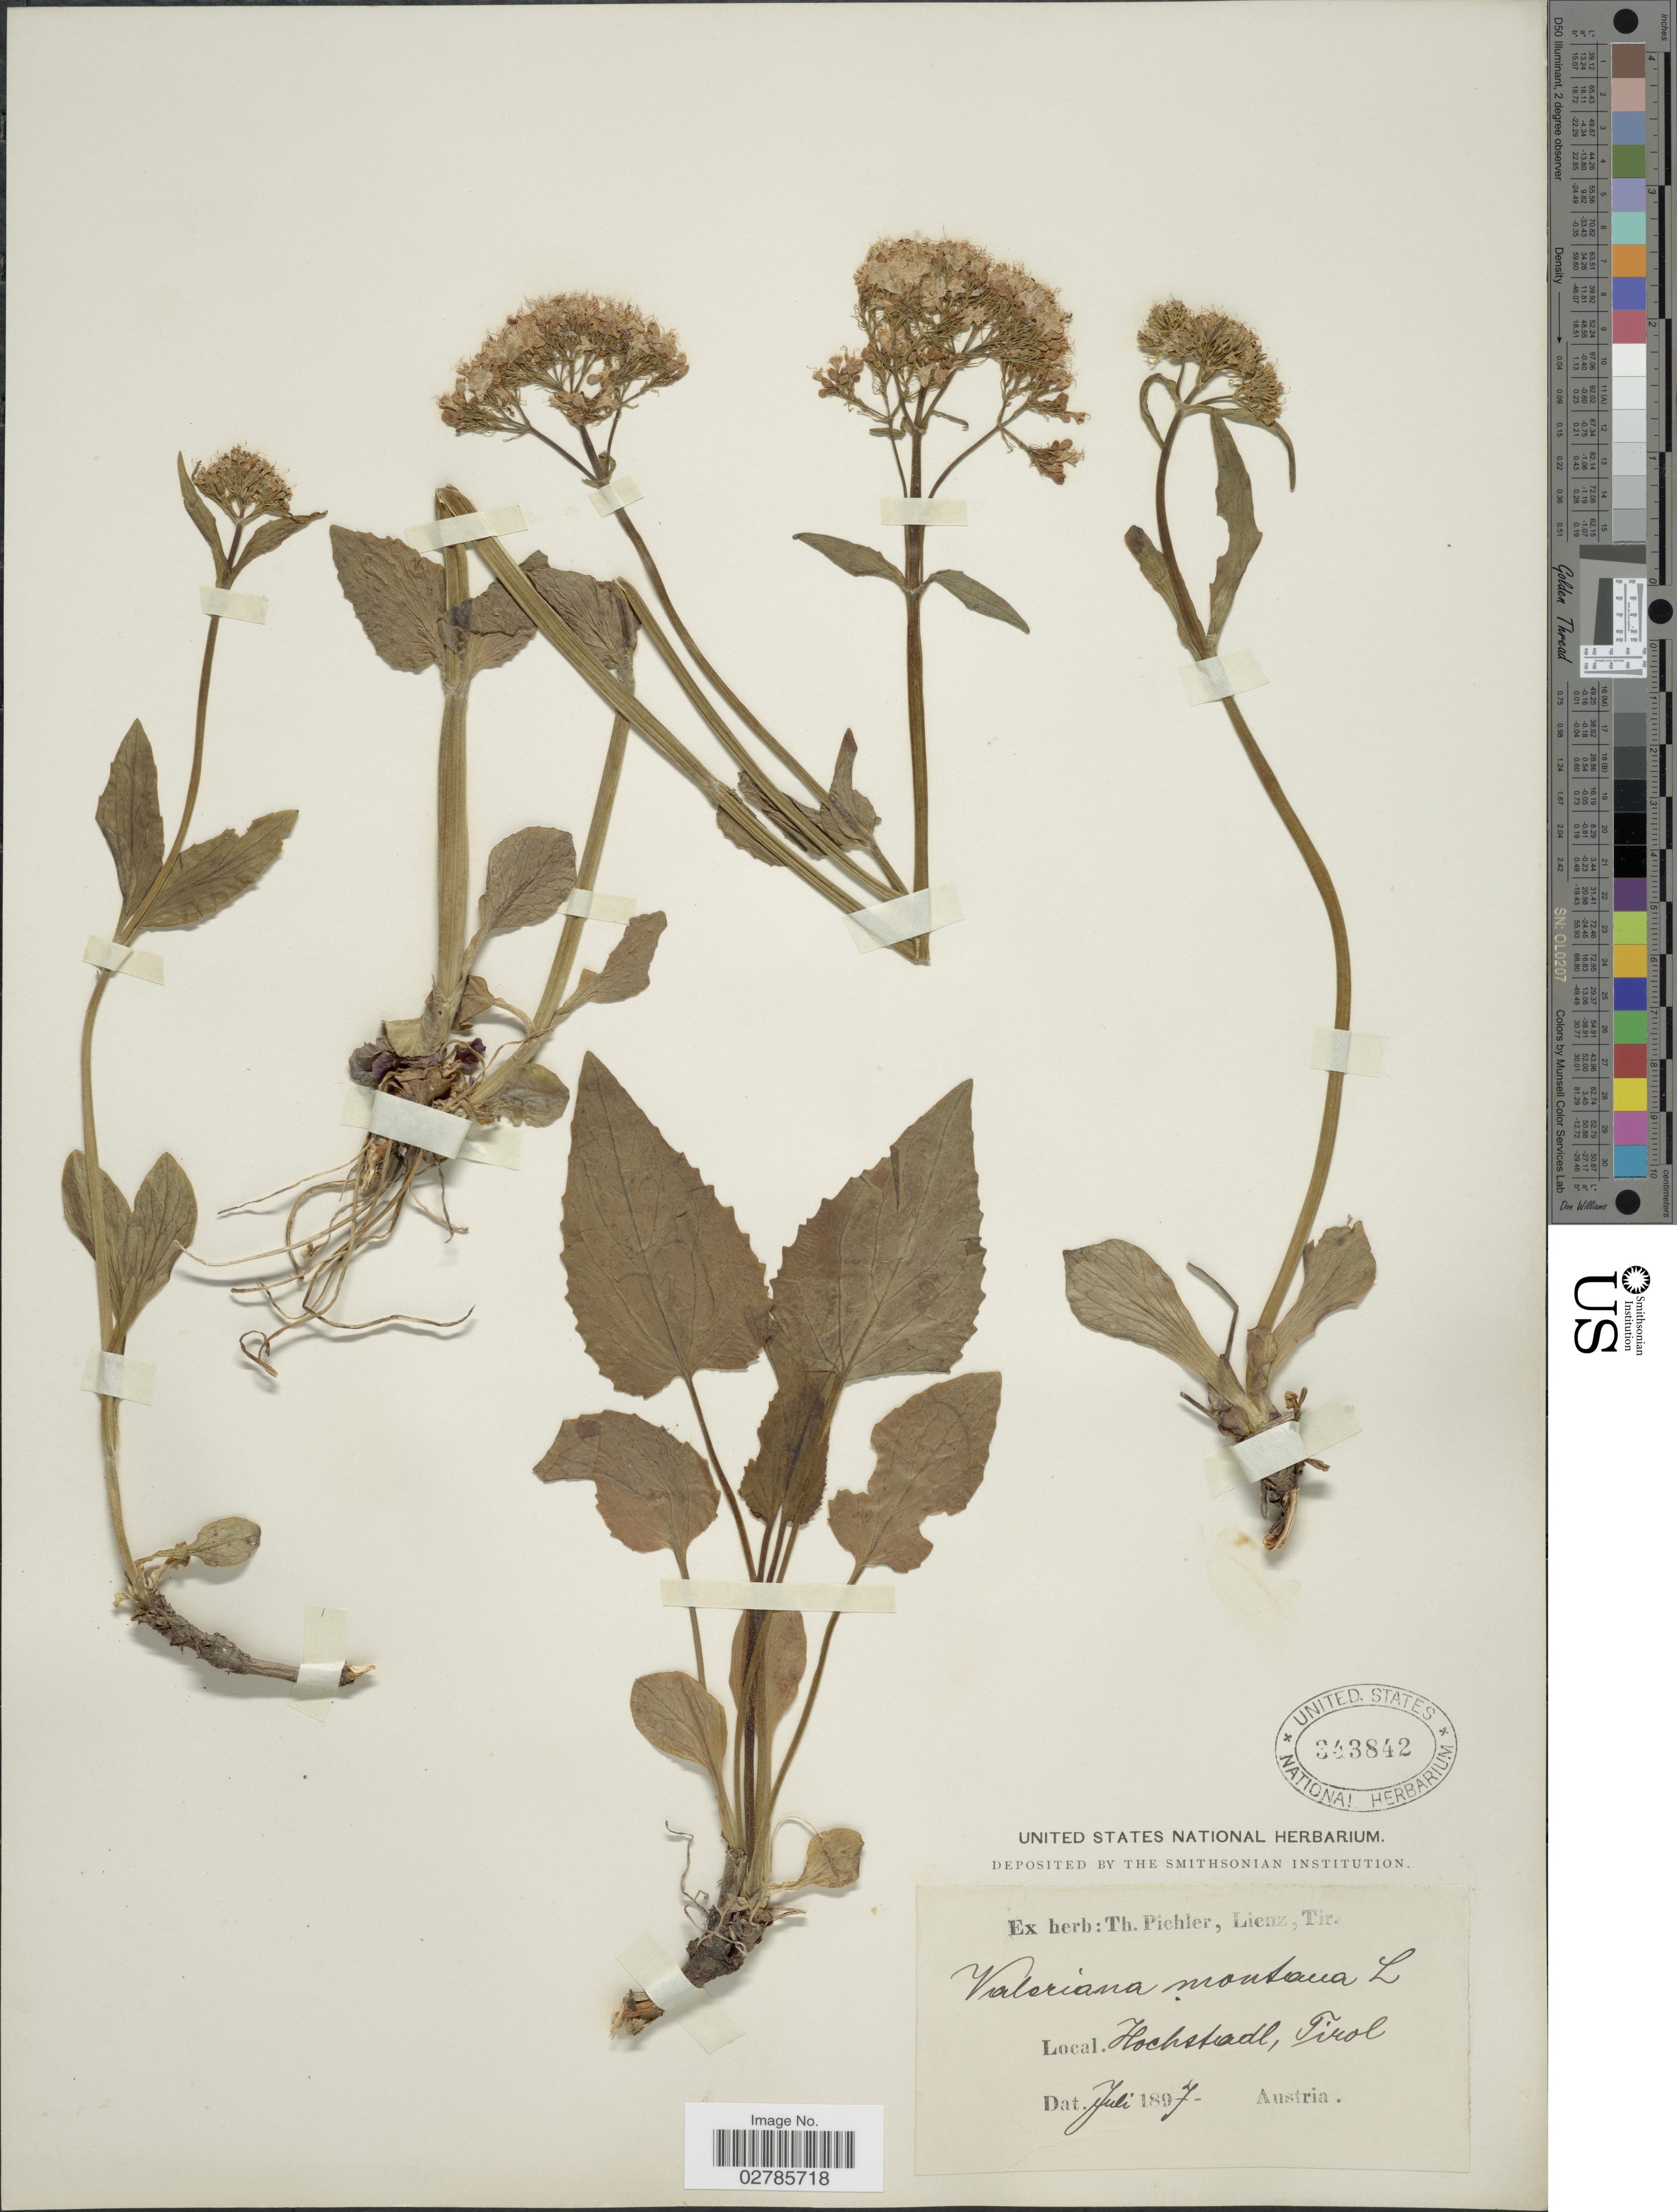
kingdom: Plantae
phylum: Tracheophyta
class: Magnoliopsida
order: Dipsacales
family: Caprifoliaceae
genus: Valeriana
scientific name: Valeriana montana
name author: L.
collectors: ex herb. T. Pichler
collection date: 1897-07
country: Austria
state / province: Tirol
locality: Hochstadl.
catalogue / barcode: US 343842